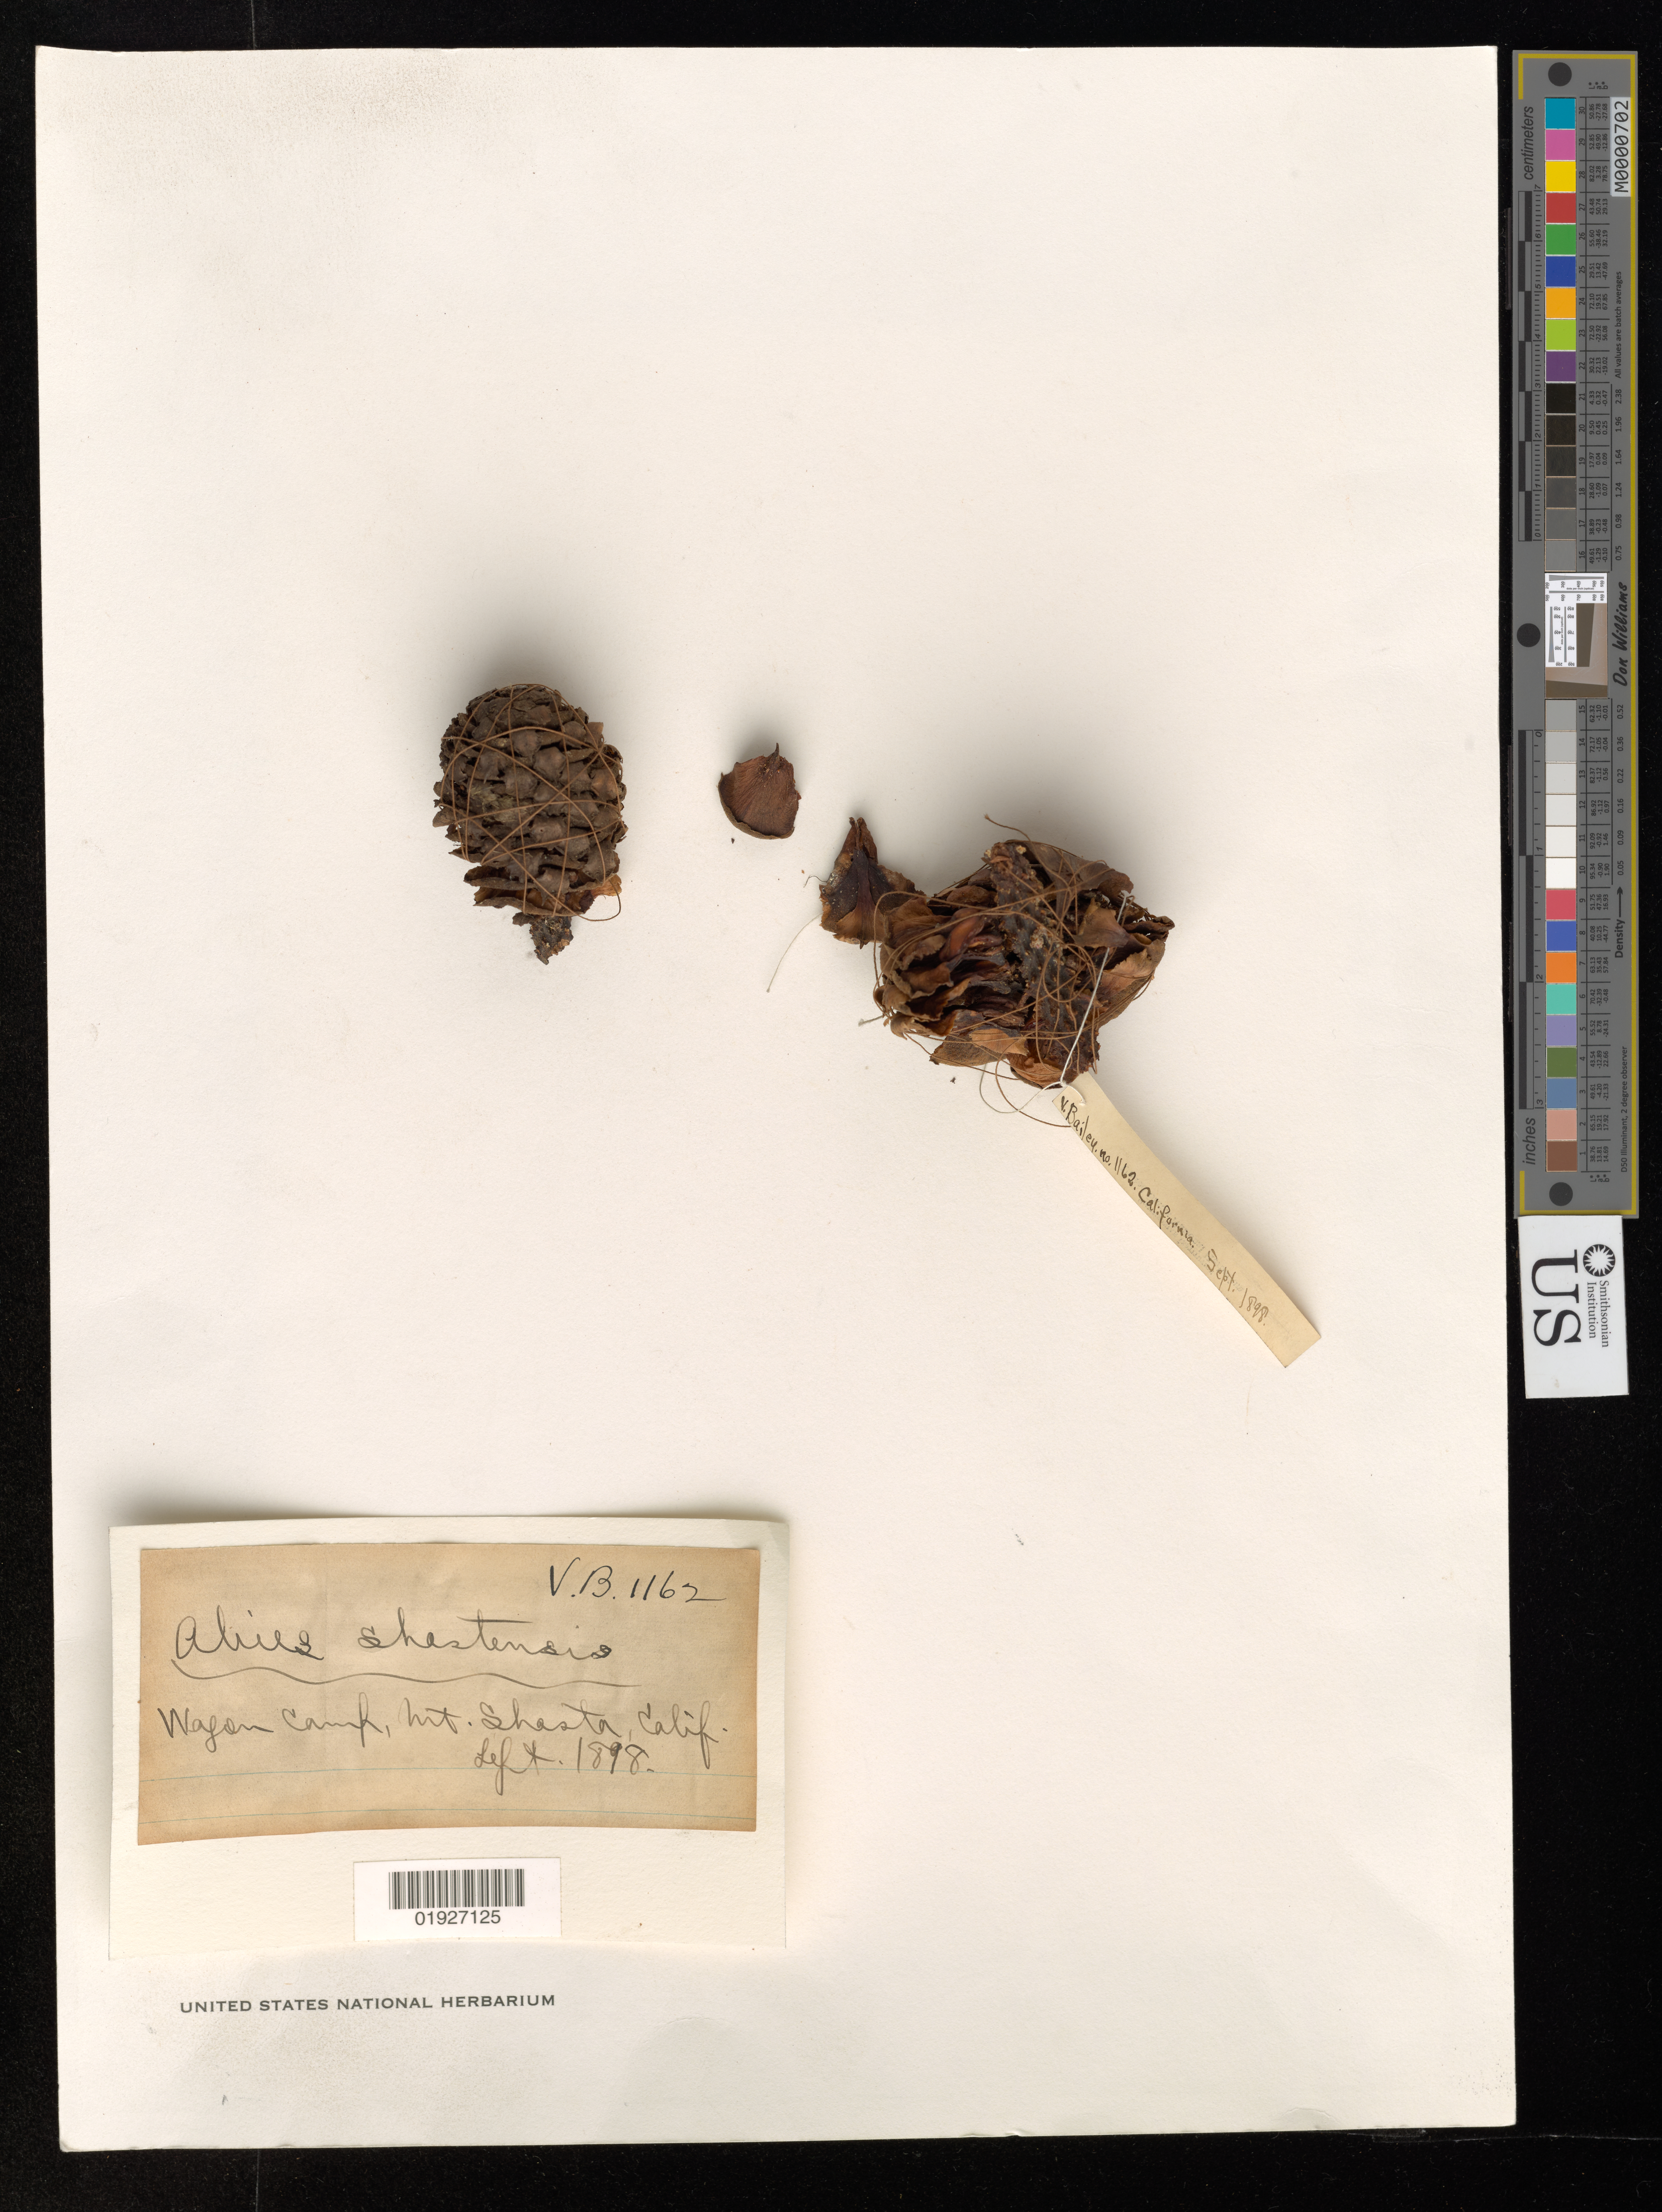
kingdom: Plantae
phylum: Tracheophyta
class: Pinopsida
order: Pinales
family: Pinaceae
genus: Abies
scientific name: Abies magnifica var. shastensis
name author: Lemmon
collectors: C. Merriam & V. O. Bailey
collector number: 1162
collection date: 1898-09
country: United States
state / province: California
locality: Mt. Shasta, Wagon camp